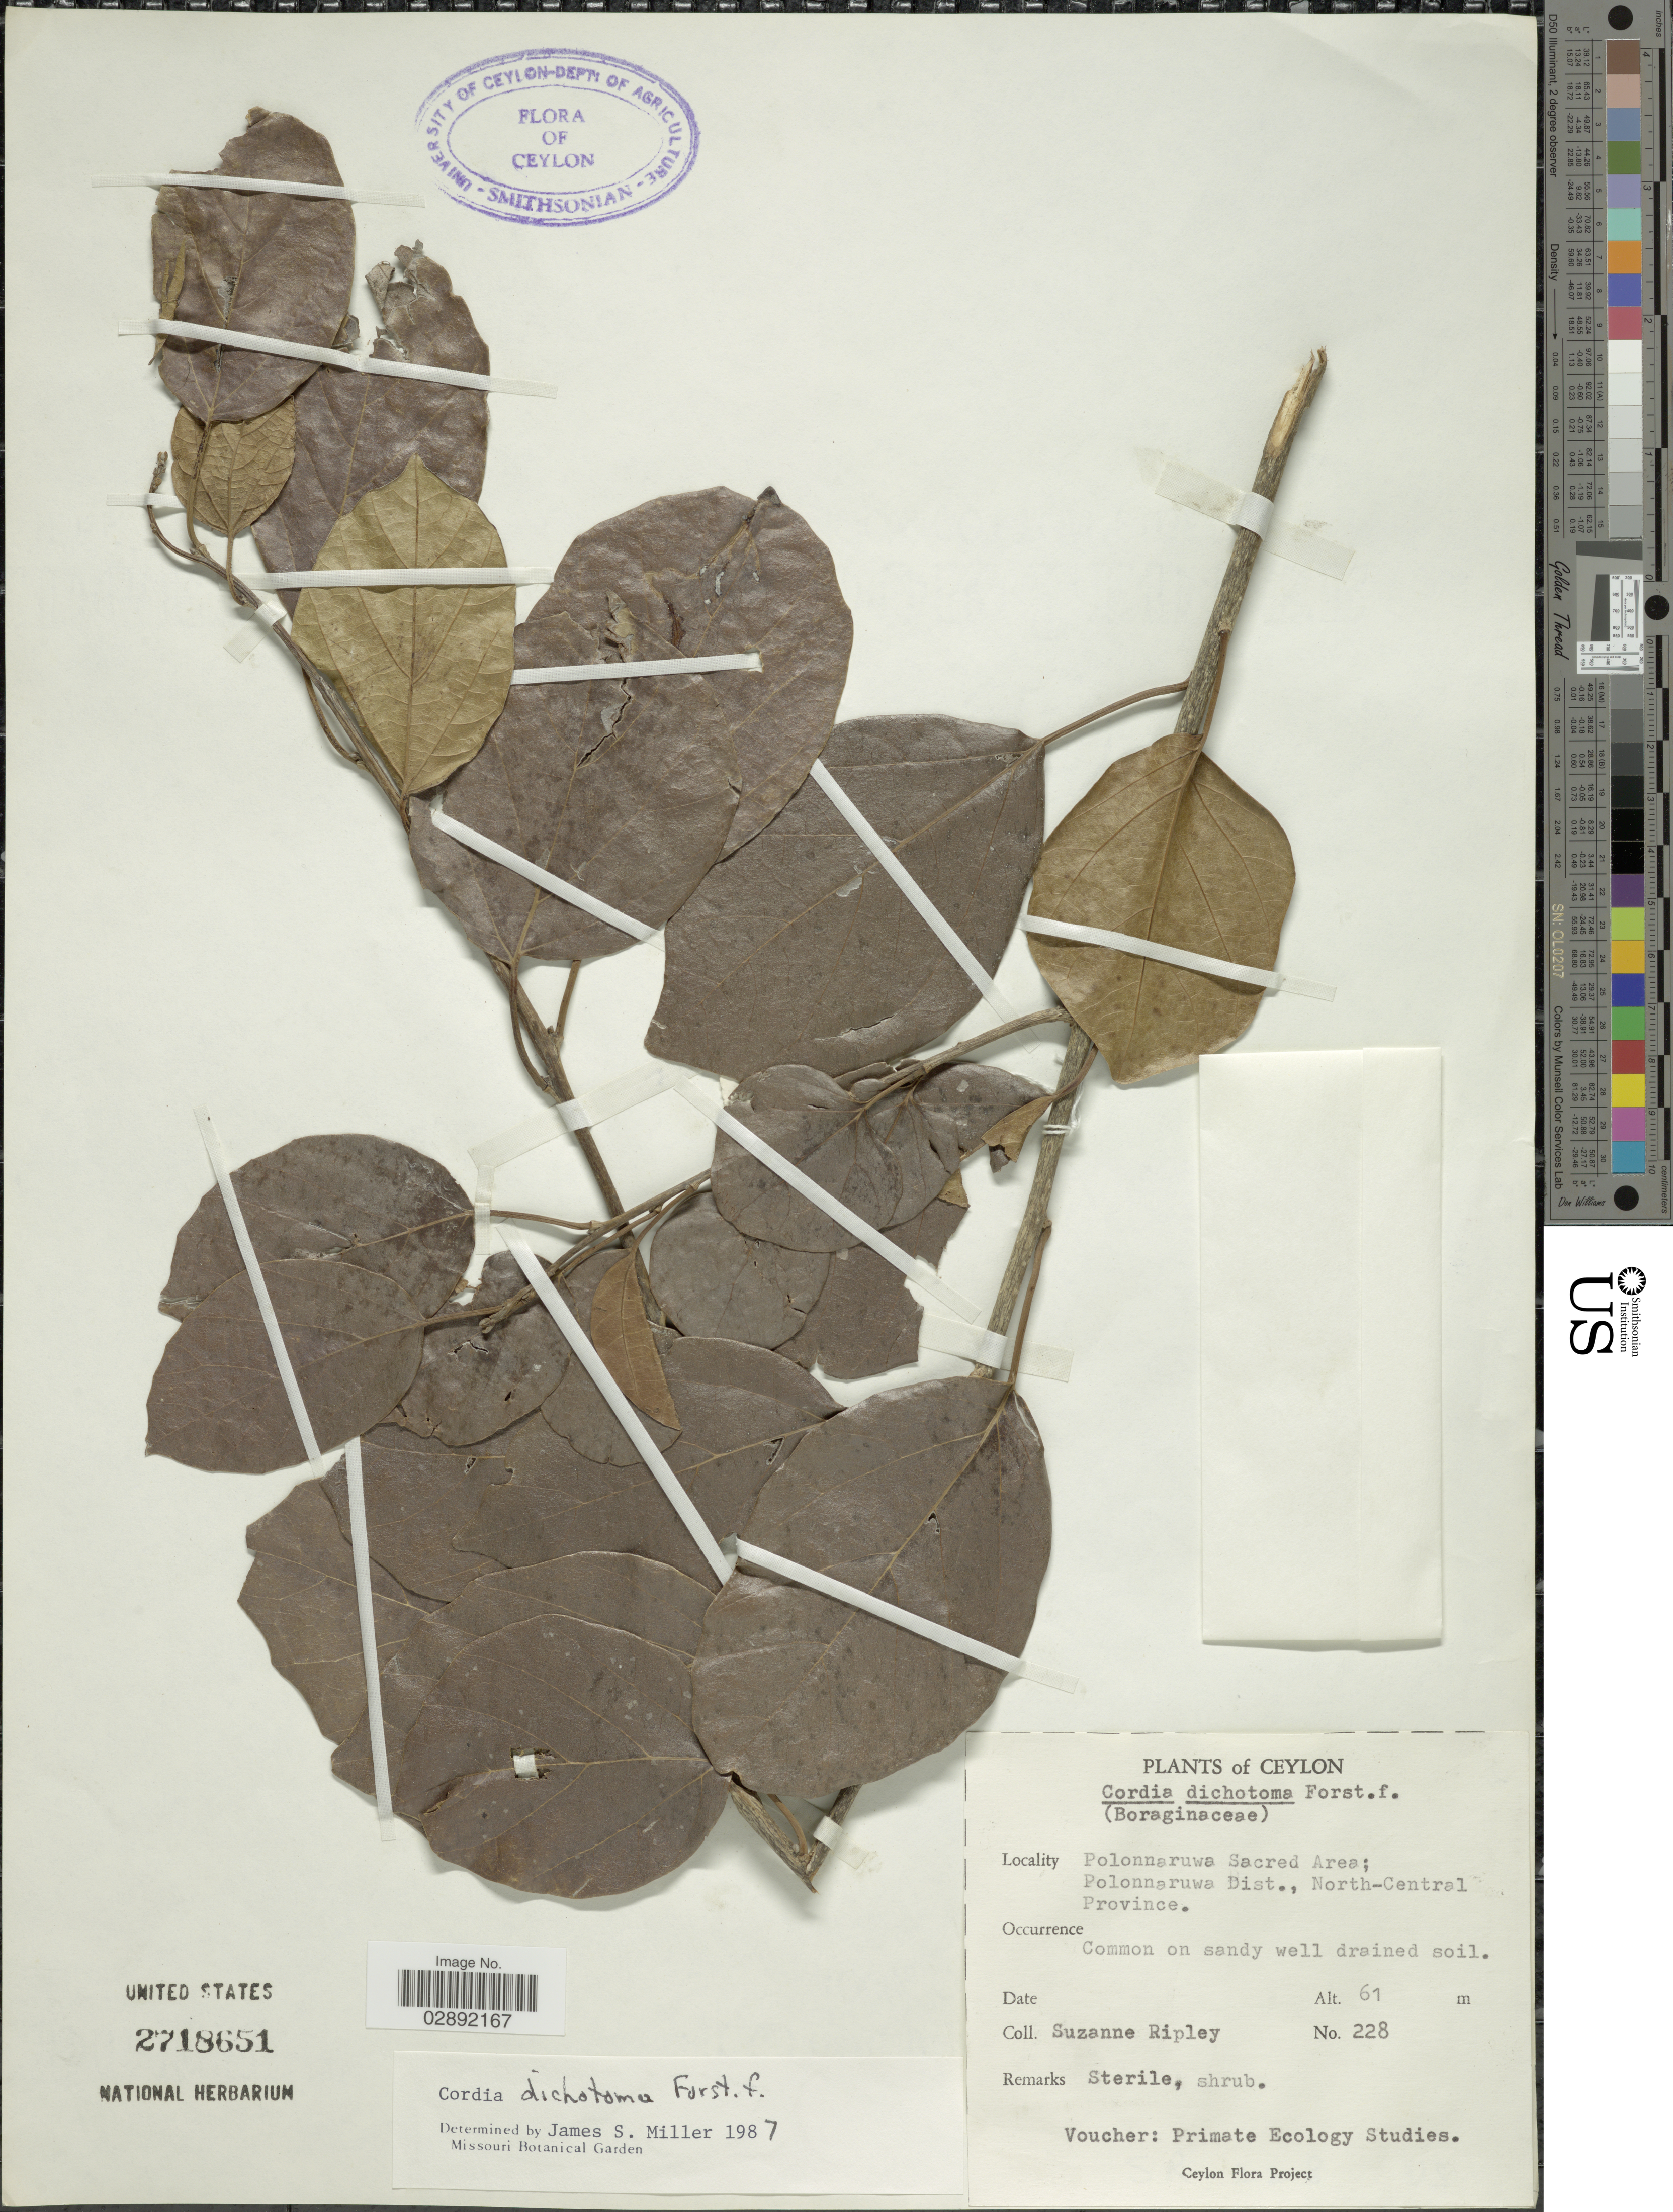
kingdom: Plantae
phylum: Tracheophyta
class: Magnoliopsida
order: Boraginales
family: Cordiaceae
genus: Cordia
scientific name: Cordia dichotoma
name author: G. Forst.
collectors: S. Ripley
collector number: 228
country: Sri Lanka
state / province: North Central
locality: Ceylon. Polonnaruwa Sacred Area; Polonnaruwa Dist.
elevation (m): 61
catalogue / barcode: US 2718651